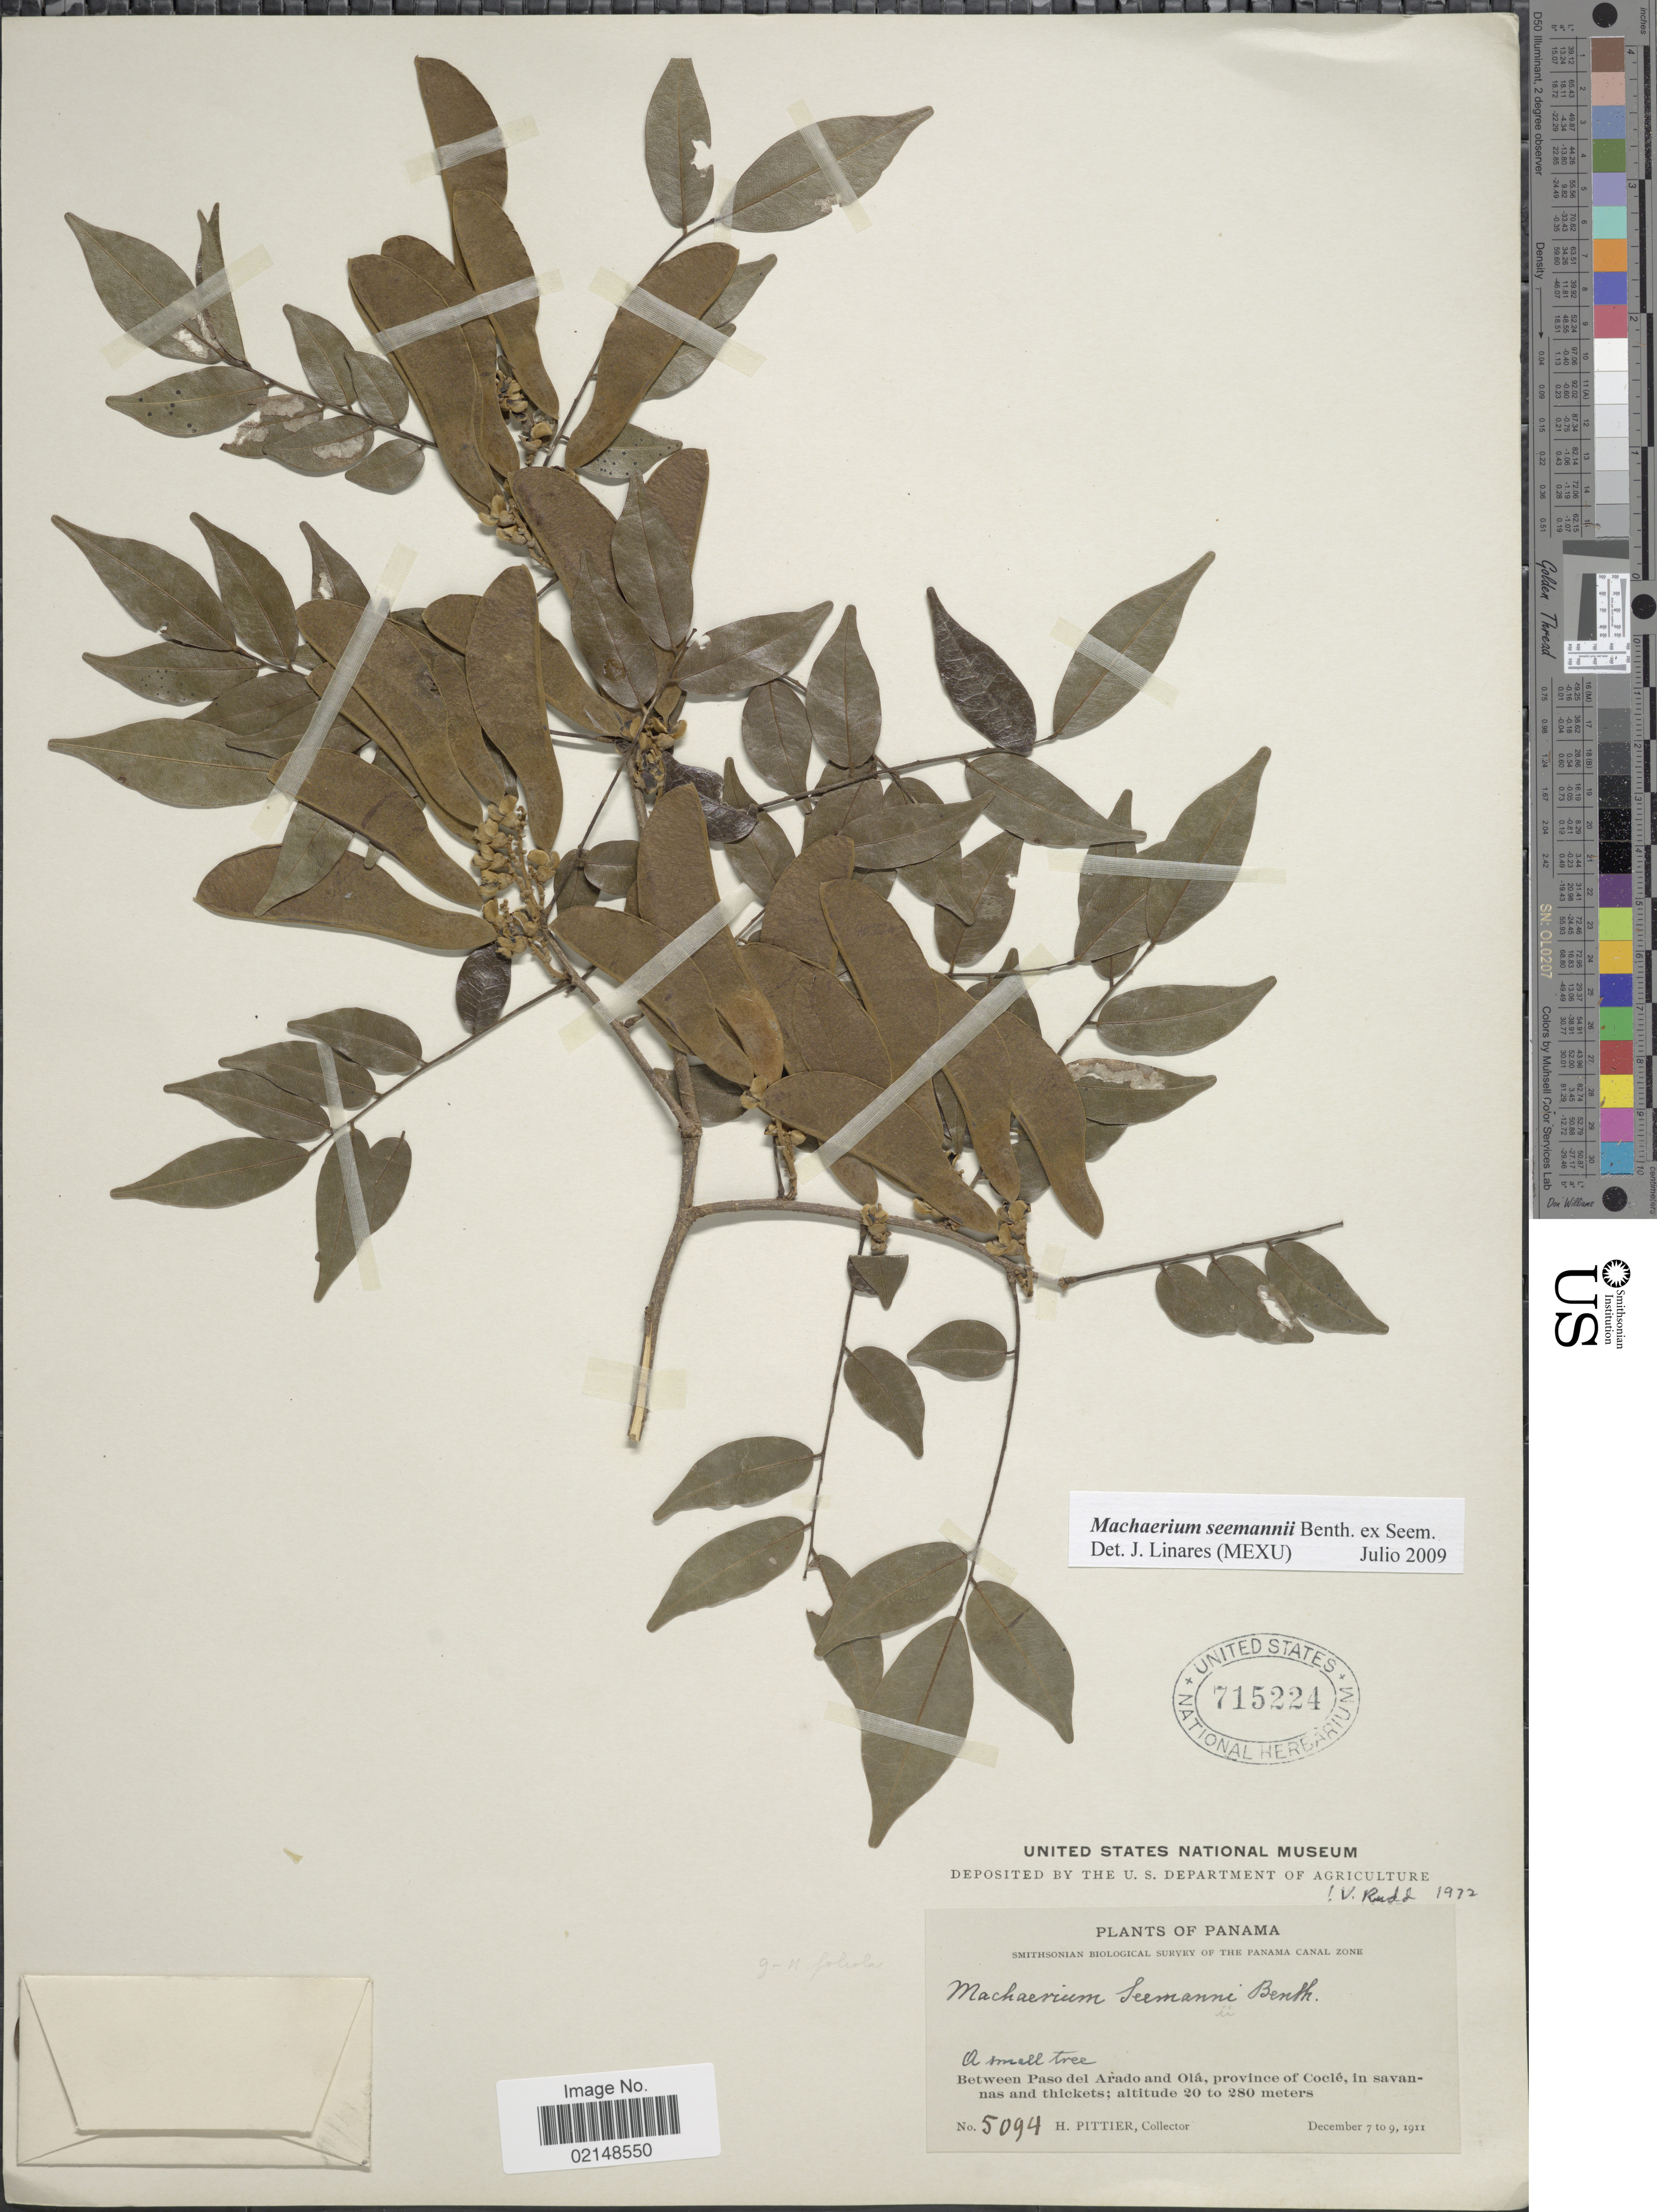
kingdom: Plantae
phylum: Tracheophyta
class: Magnoliopsida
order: Fabales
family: Fabaceae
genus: Machaerium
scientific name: Machaerium seemanni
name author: Benth. in Seem.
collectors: H. F. Pittier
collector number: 5094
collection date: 1911-12-07/1911-12-09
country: Panama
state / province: Coclé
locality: Between Paso del Arado and Ola, province of Cocle, in savannas and thickets.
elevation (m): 20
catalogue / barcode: US 715224